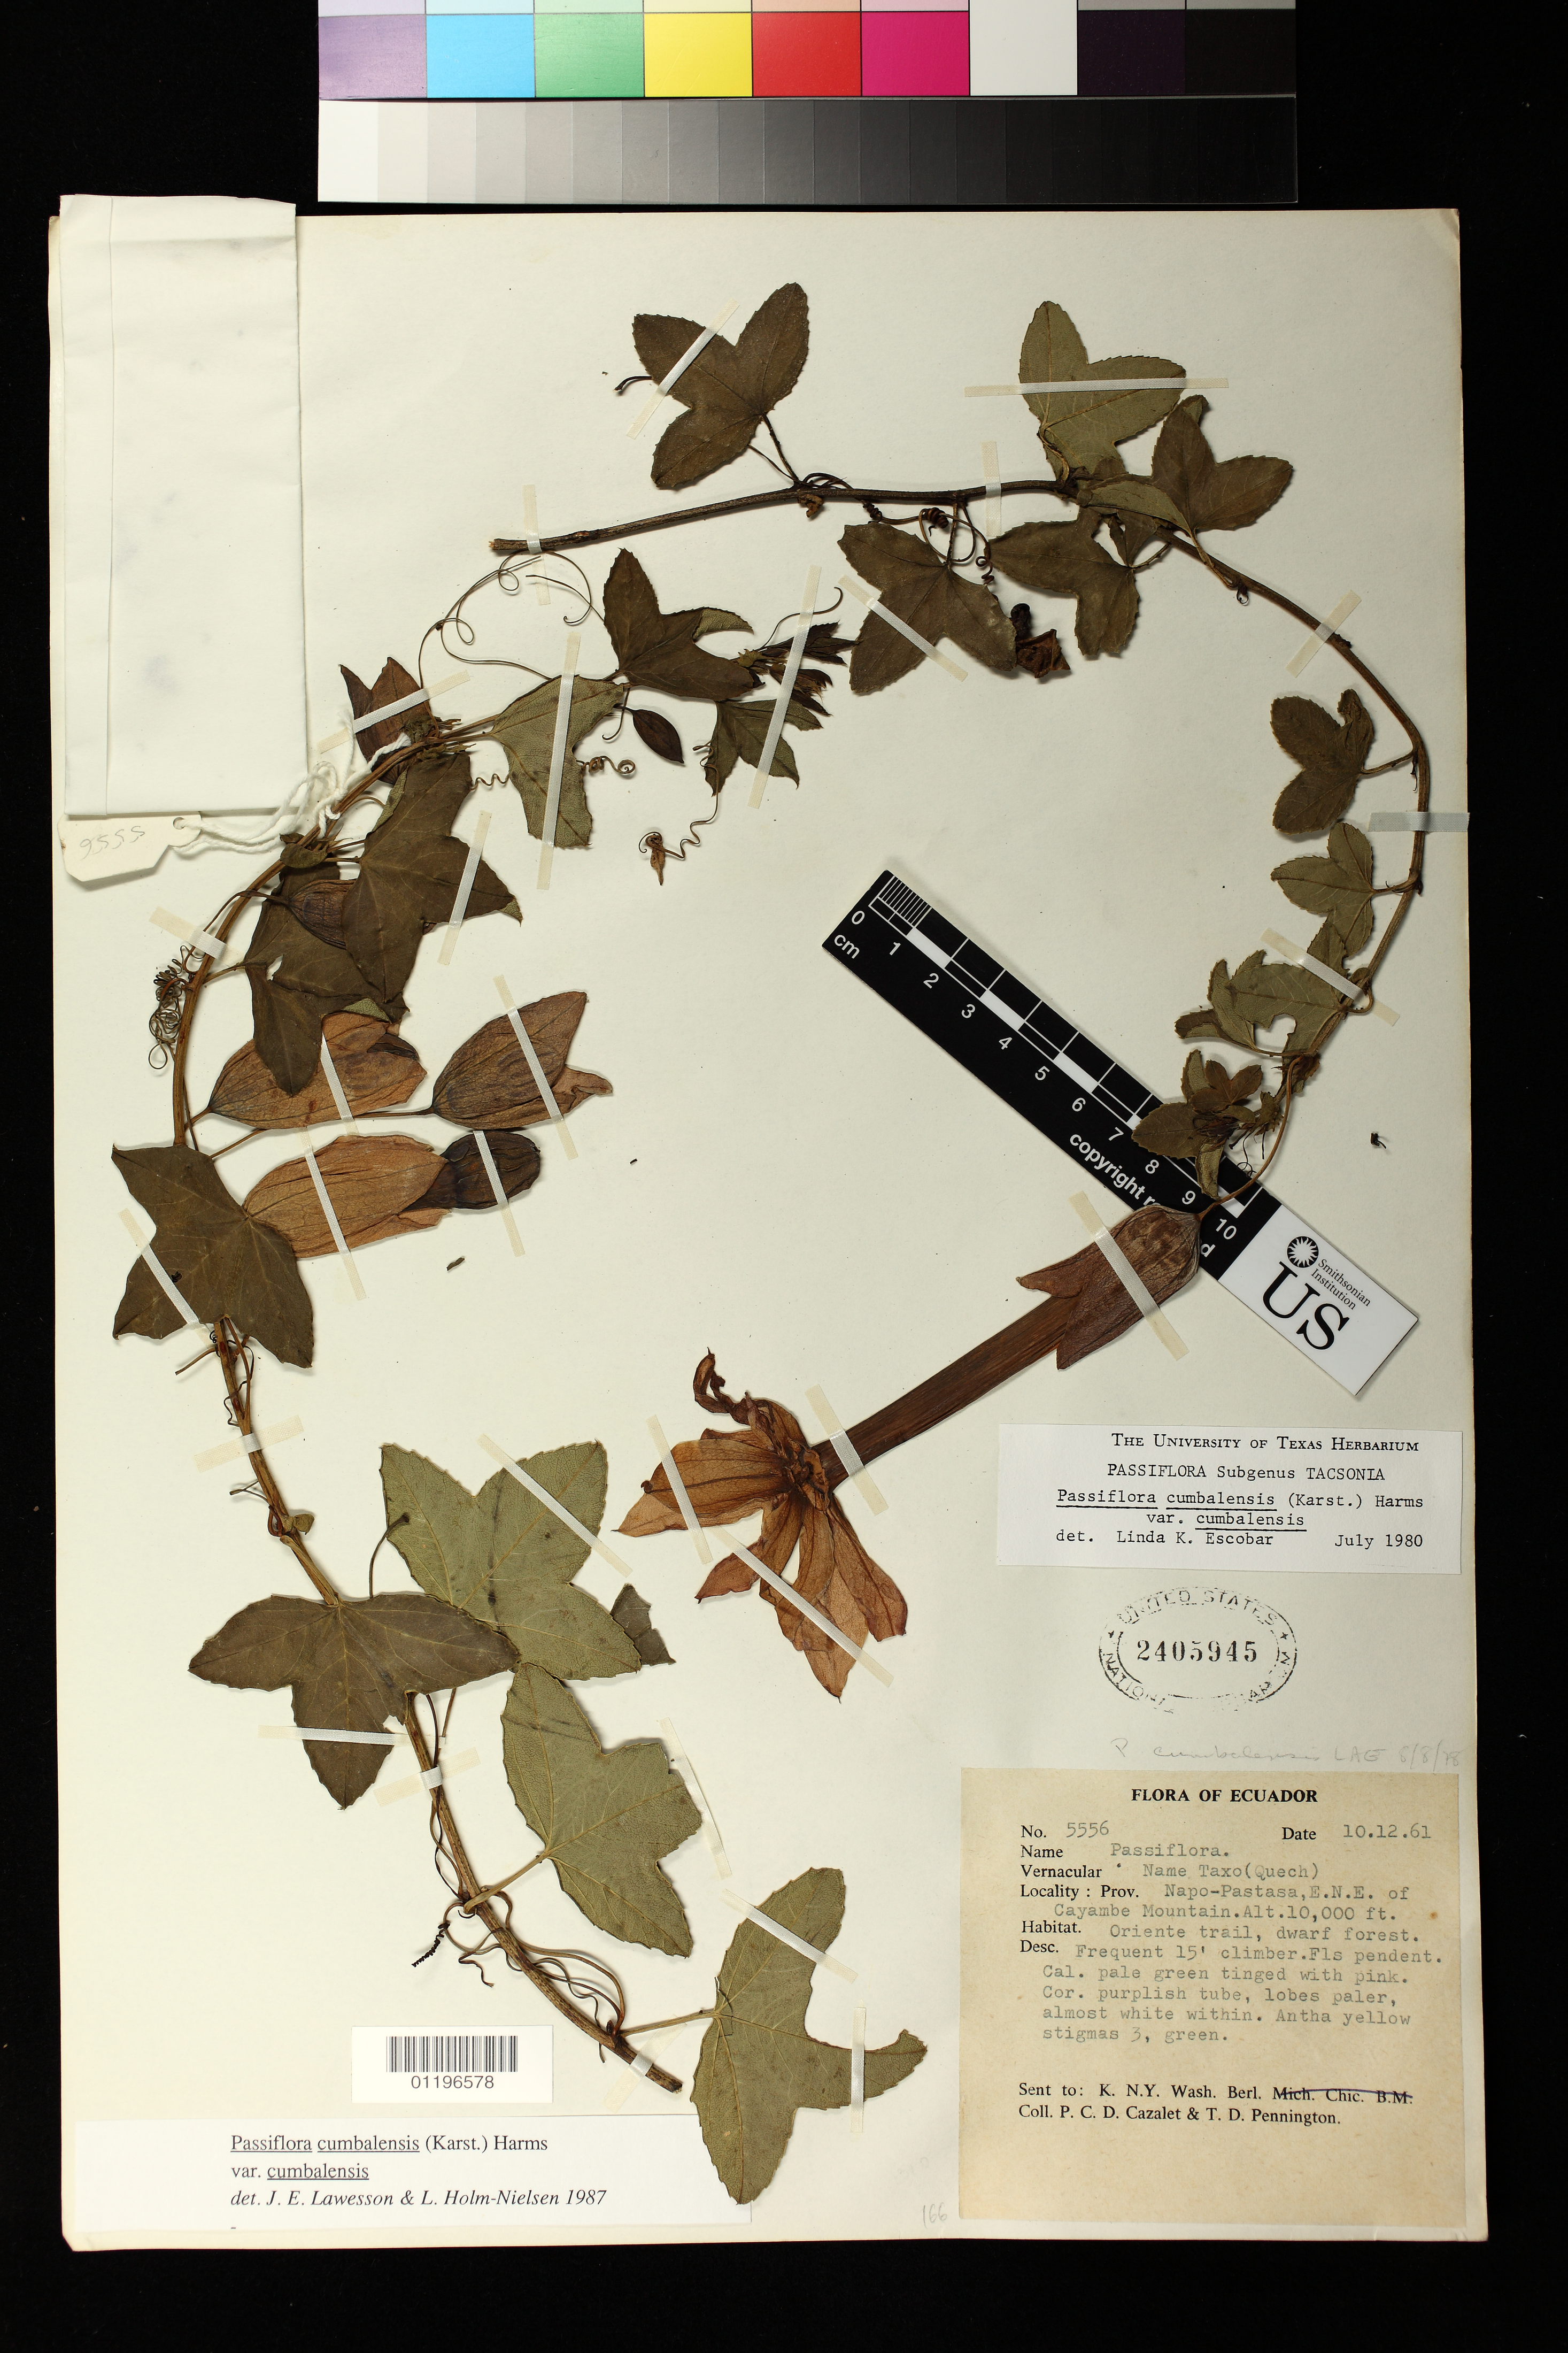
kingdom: Plantae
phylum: Tracheophyta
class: Magnoliopsida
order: Malpighiales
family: Passifloraceae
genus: Passiflora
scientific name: Passiflora cumbalensis var. cumbalensis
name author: (H. Karst.) Harms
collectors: P. Cazalet & T. D. Pennington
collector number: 5556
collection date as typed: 12 Oct 1961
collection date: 1961-10-12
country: Ecuador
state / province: Napo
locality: Pastasa, E.N.E. of Cayambe Mountain. Oriente trail.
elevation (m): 3048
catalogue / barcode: US 2405945